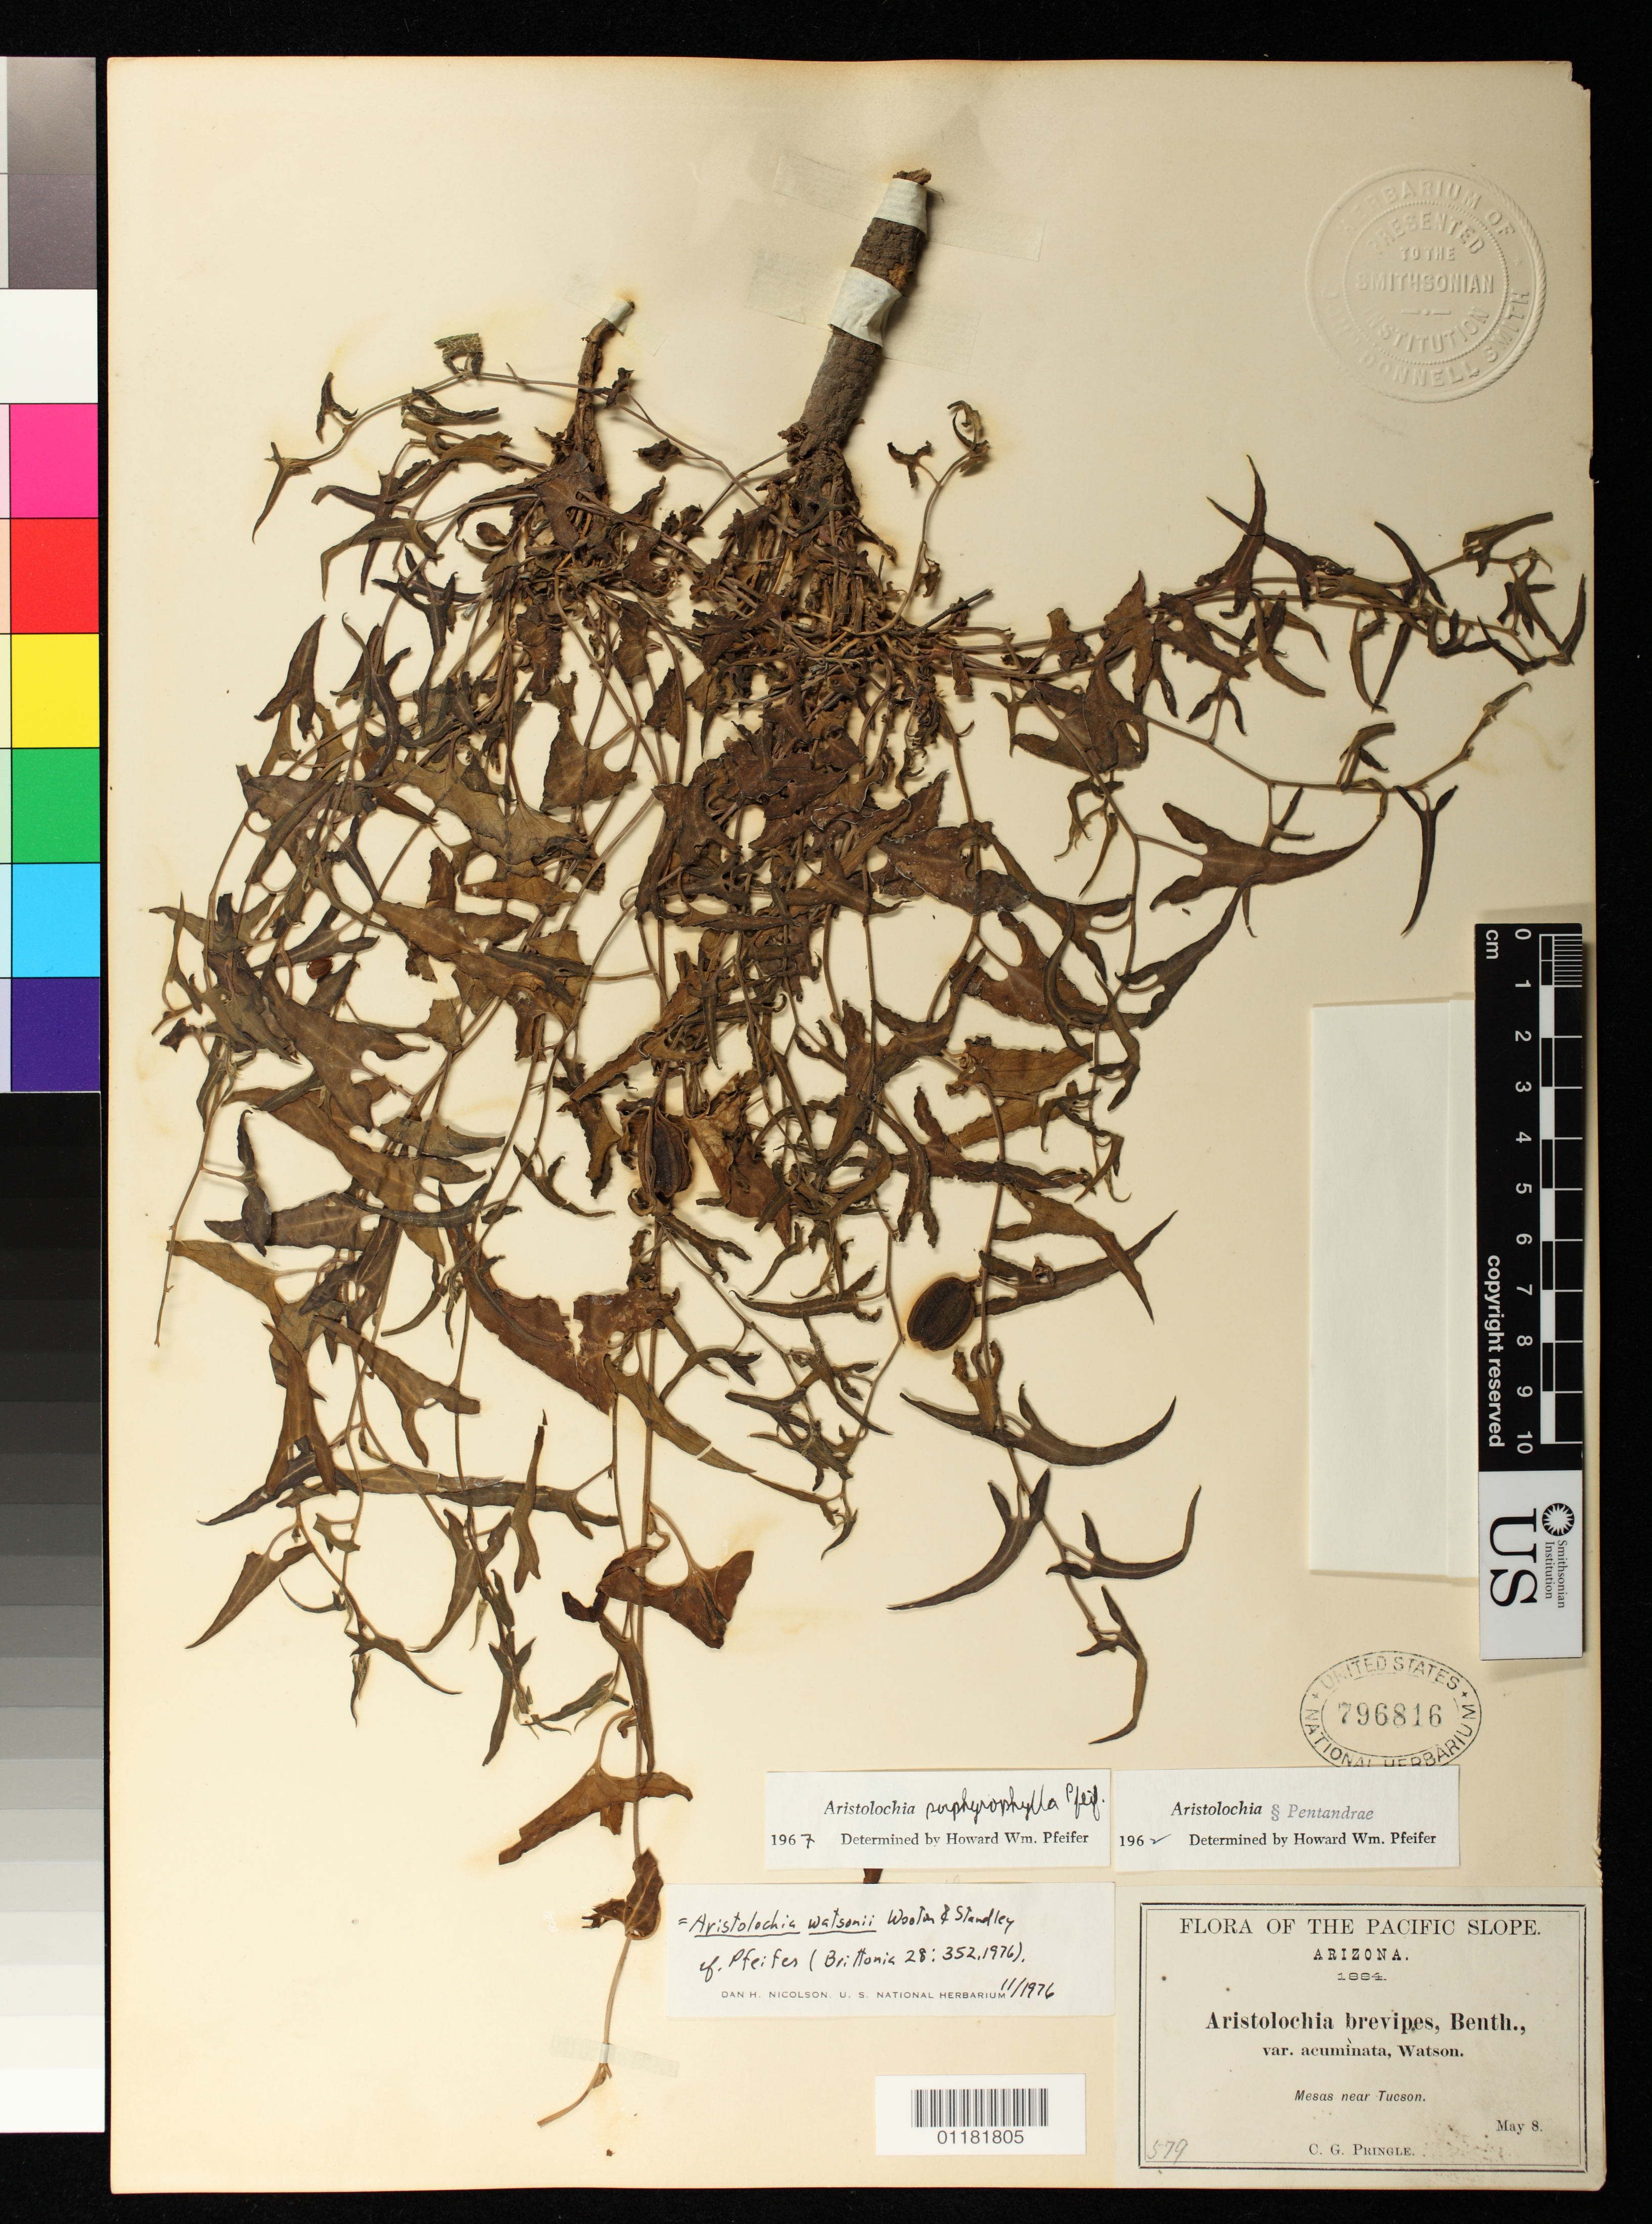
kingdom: Plantae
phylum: Tracheophyta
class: Magnoliopsida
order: Piperales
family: Aristolochiaceae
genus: Aristolochia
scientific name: Aristolochia watsonii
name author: Wooton & Standl.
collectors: C. G. Pringle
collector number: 579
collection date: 1884-05-08 or 1884-08-05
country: United States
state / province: Arizona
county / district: Pima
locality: Mesas near Tucson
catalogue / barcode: US 796816